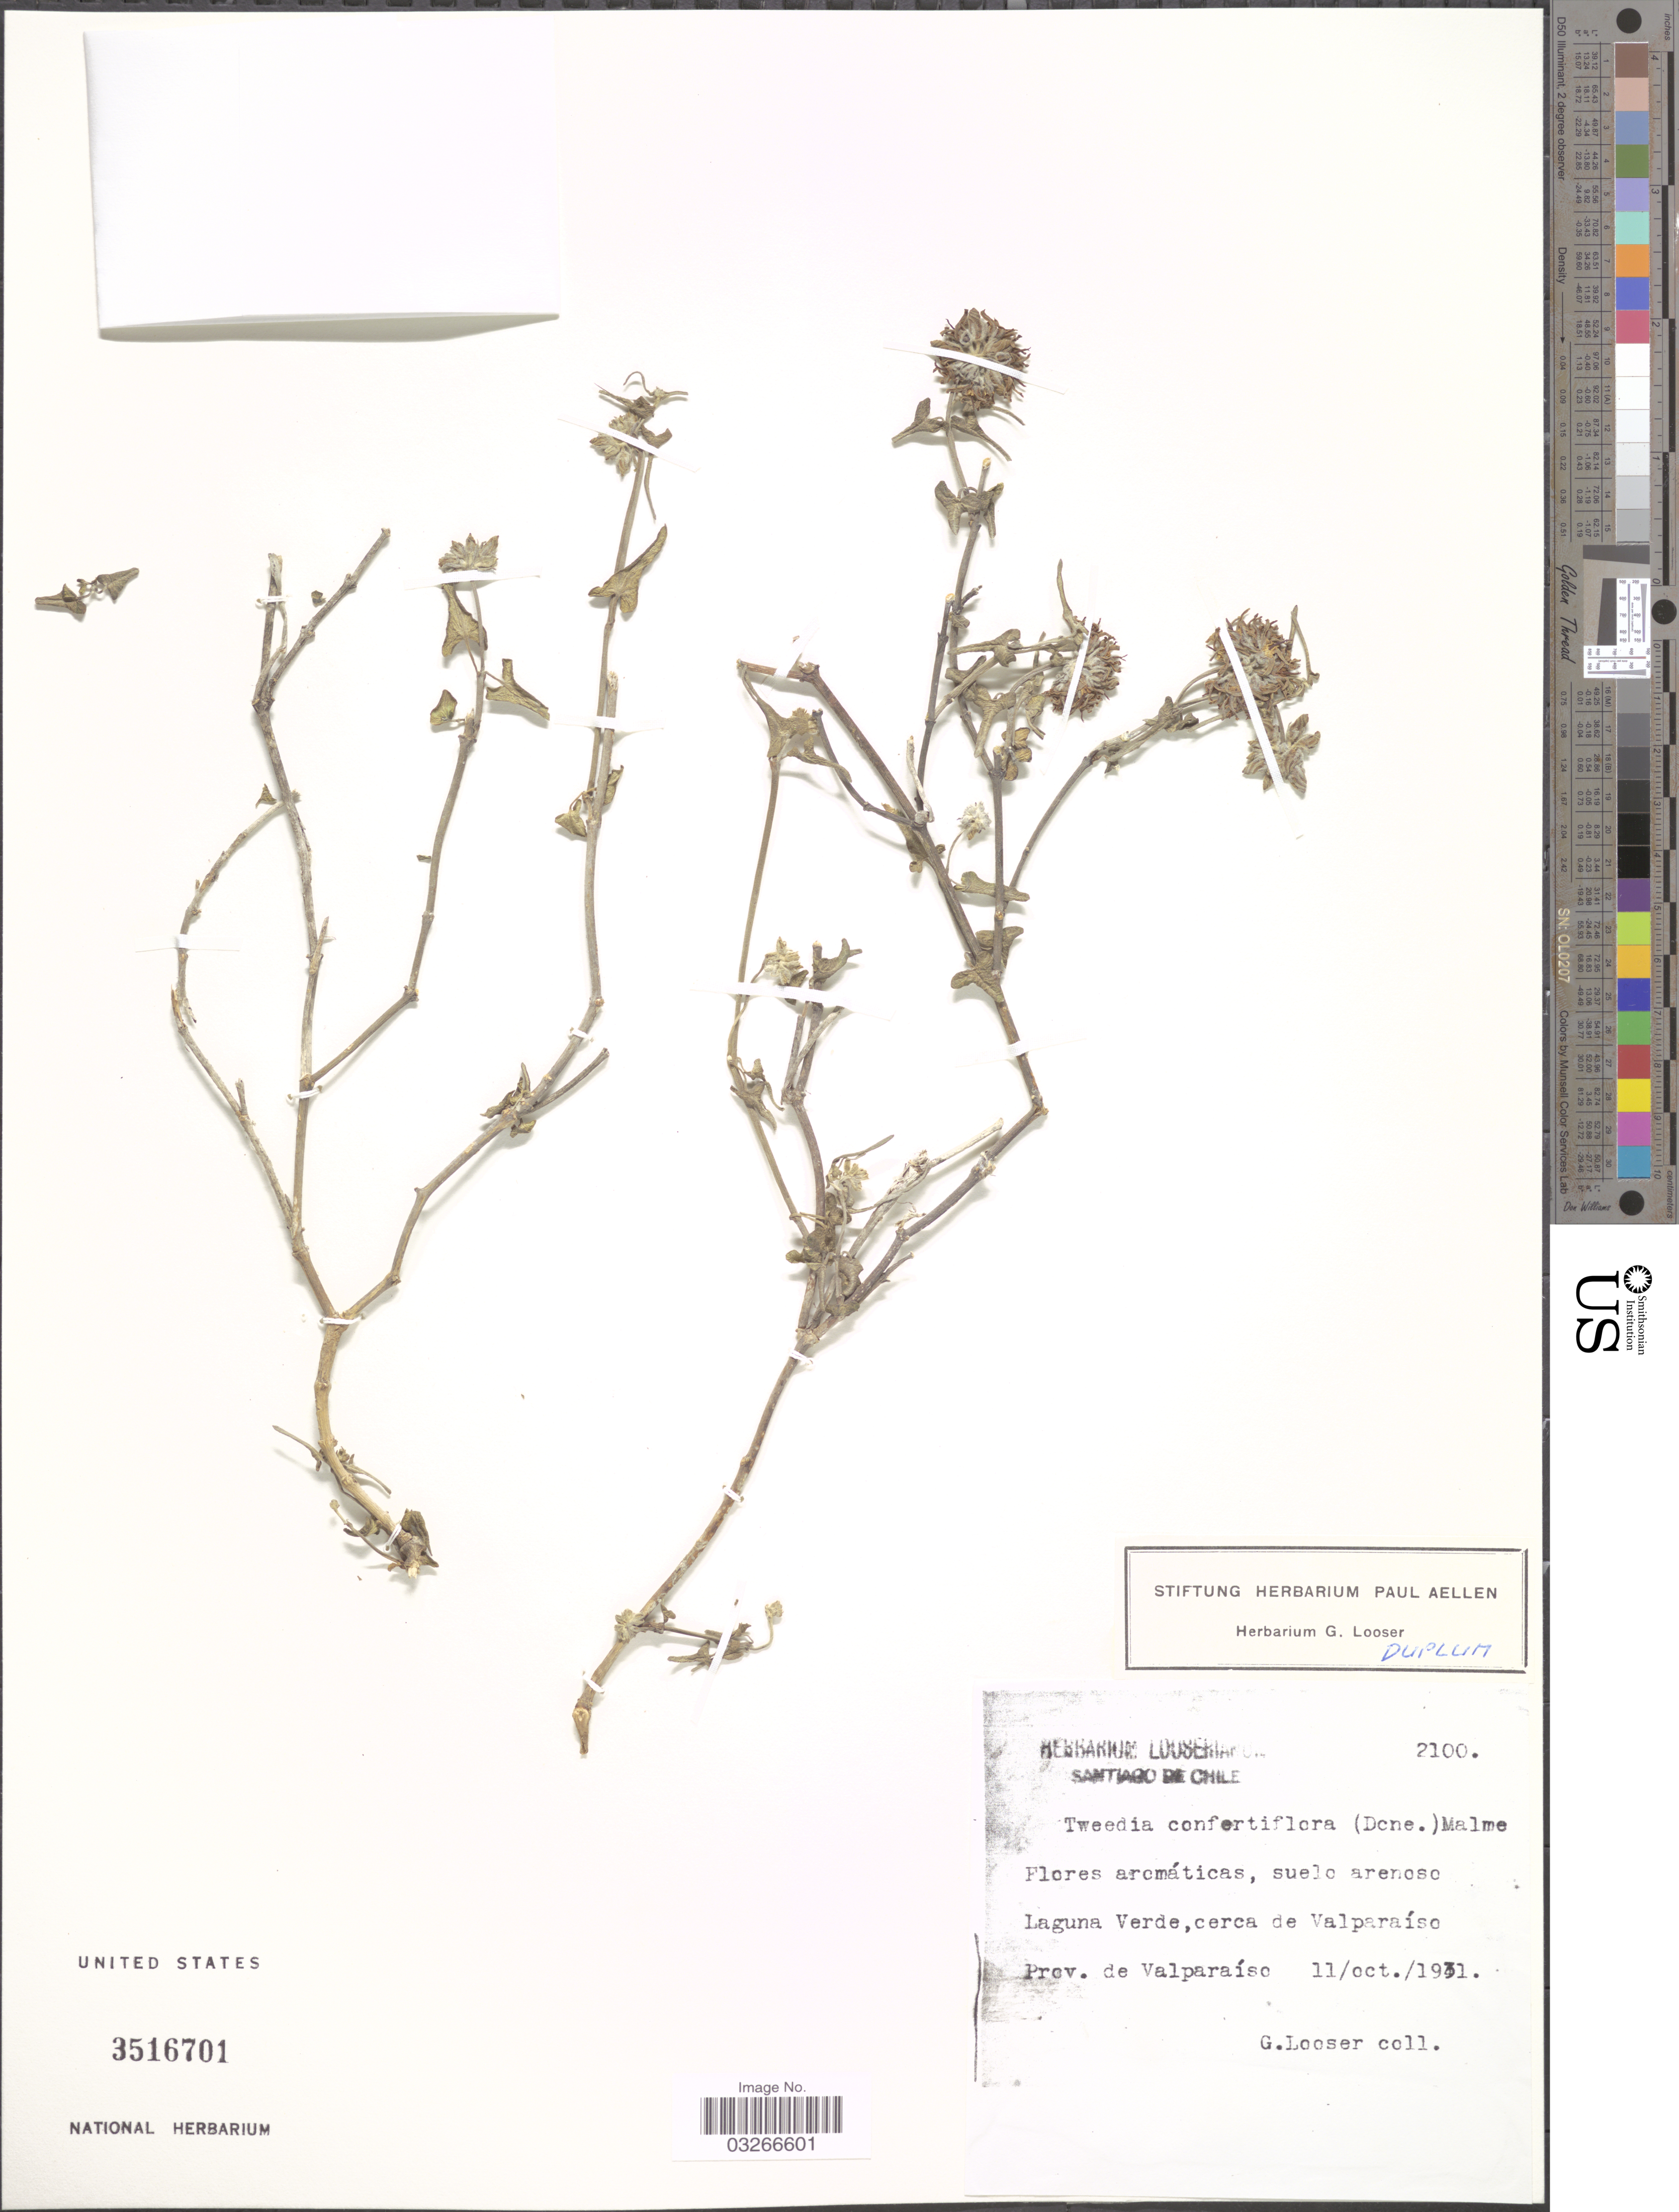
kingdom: Plantae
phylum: Tracheophyta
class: Magnoliopsida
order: Gentianales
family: Apocynaceae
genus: Tweedia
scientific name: Tweedia confertiflora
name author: (Decne.) Malme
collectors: G. Looser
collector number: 2100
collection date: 1931-10-11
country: Chile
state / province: Valparaíso (V)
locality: Laguna Verde, cerca de Valparaíso.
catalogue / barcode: US 3516701